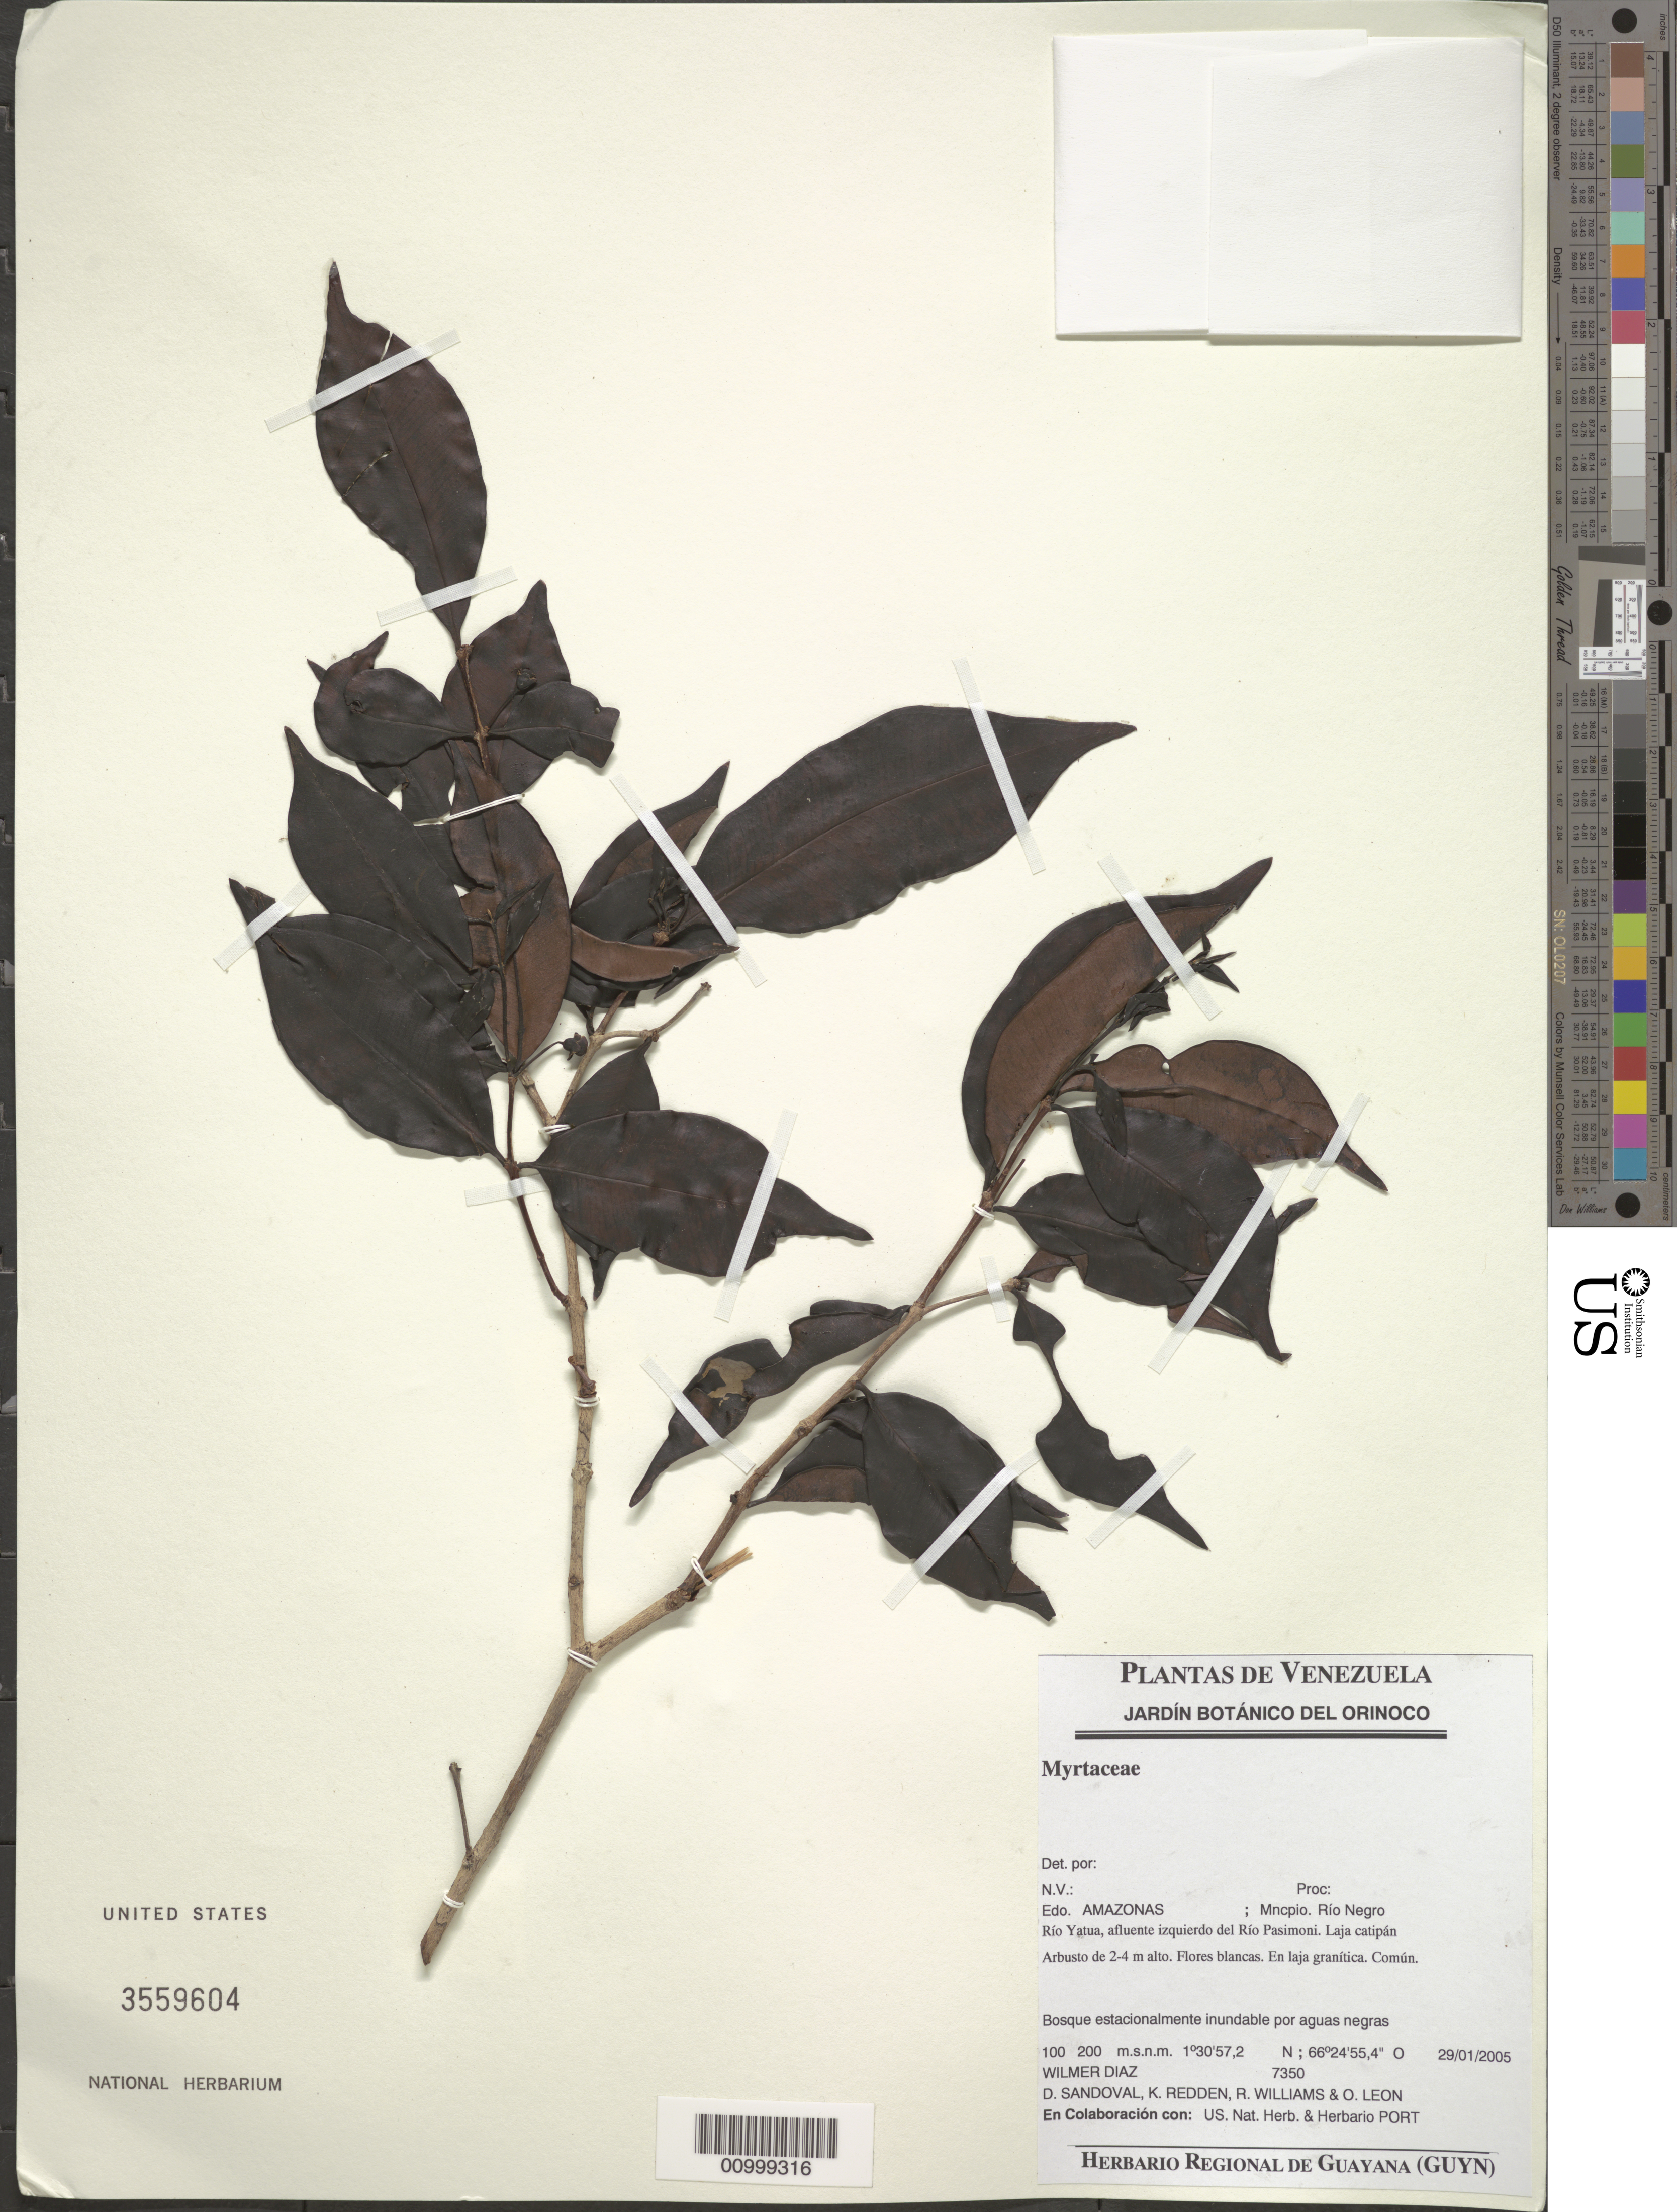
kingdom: Plantae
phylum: Tracheophyta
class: Magnoliopsida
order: Myrtales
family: Myrtaceae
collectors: W. Díaz P., D. Sandoval, K. M. Redden, R. Williams & O. León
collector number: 7350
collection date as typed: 29-Jan-05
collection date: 2005-01-29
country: Venezuela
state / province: Amazonas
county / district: Río Negro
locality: Rio Yatua, afluente izquierdo del Rio Pasimoni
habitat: Bosque estacionalmente inundable por aguas negras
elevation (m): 100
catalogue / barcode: US 3559604